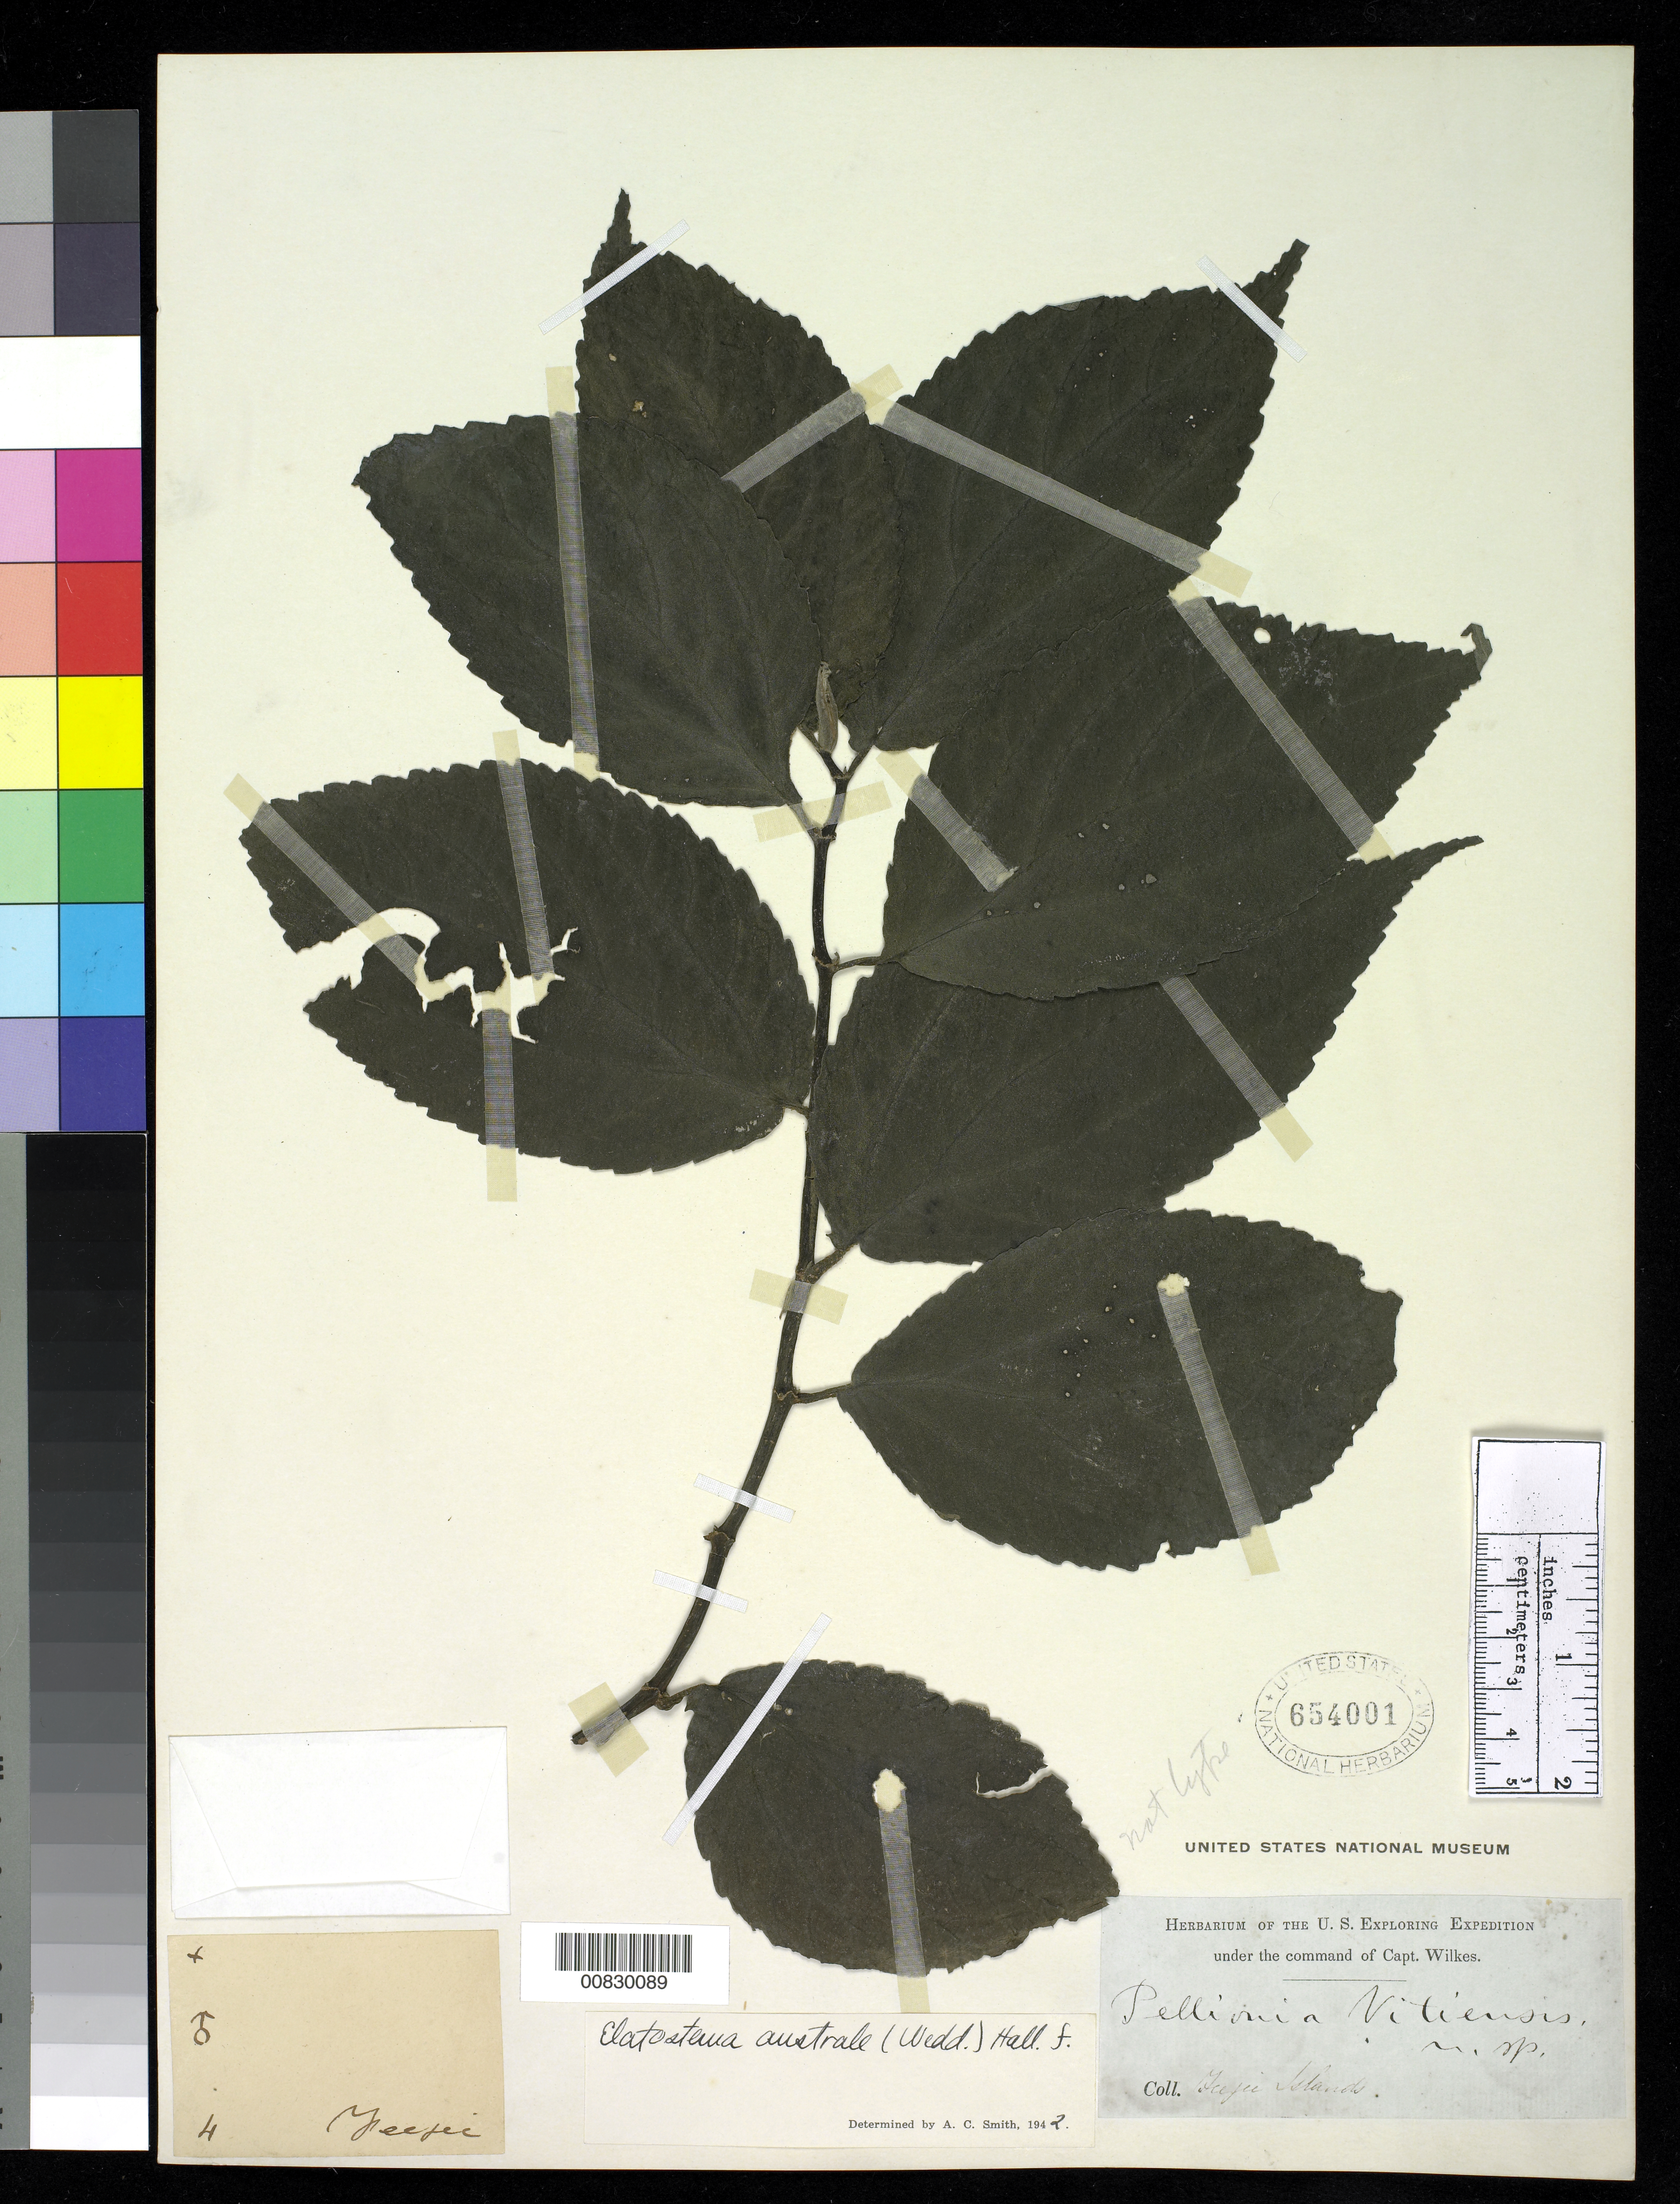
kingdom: Plantae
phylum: Tracheophyta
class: Magnoliopsida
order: Rosales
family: Urticaceae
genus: Elatostema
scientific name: Elatostema australe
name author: Hallier f.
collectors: Wilkes Explor. Exped.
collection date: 1838/1842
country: Fiji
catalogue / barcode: US 654001